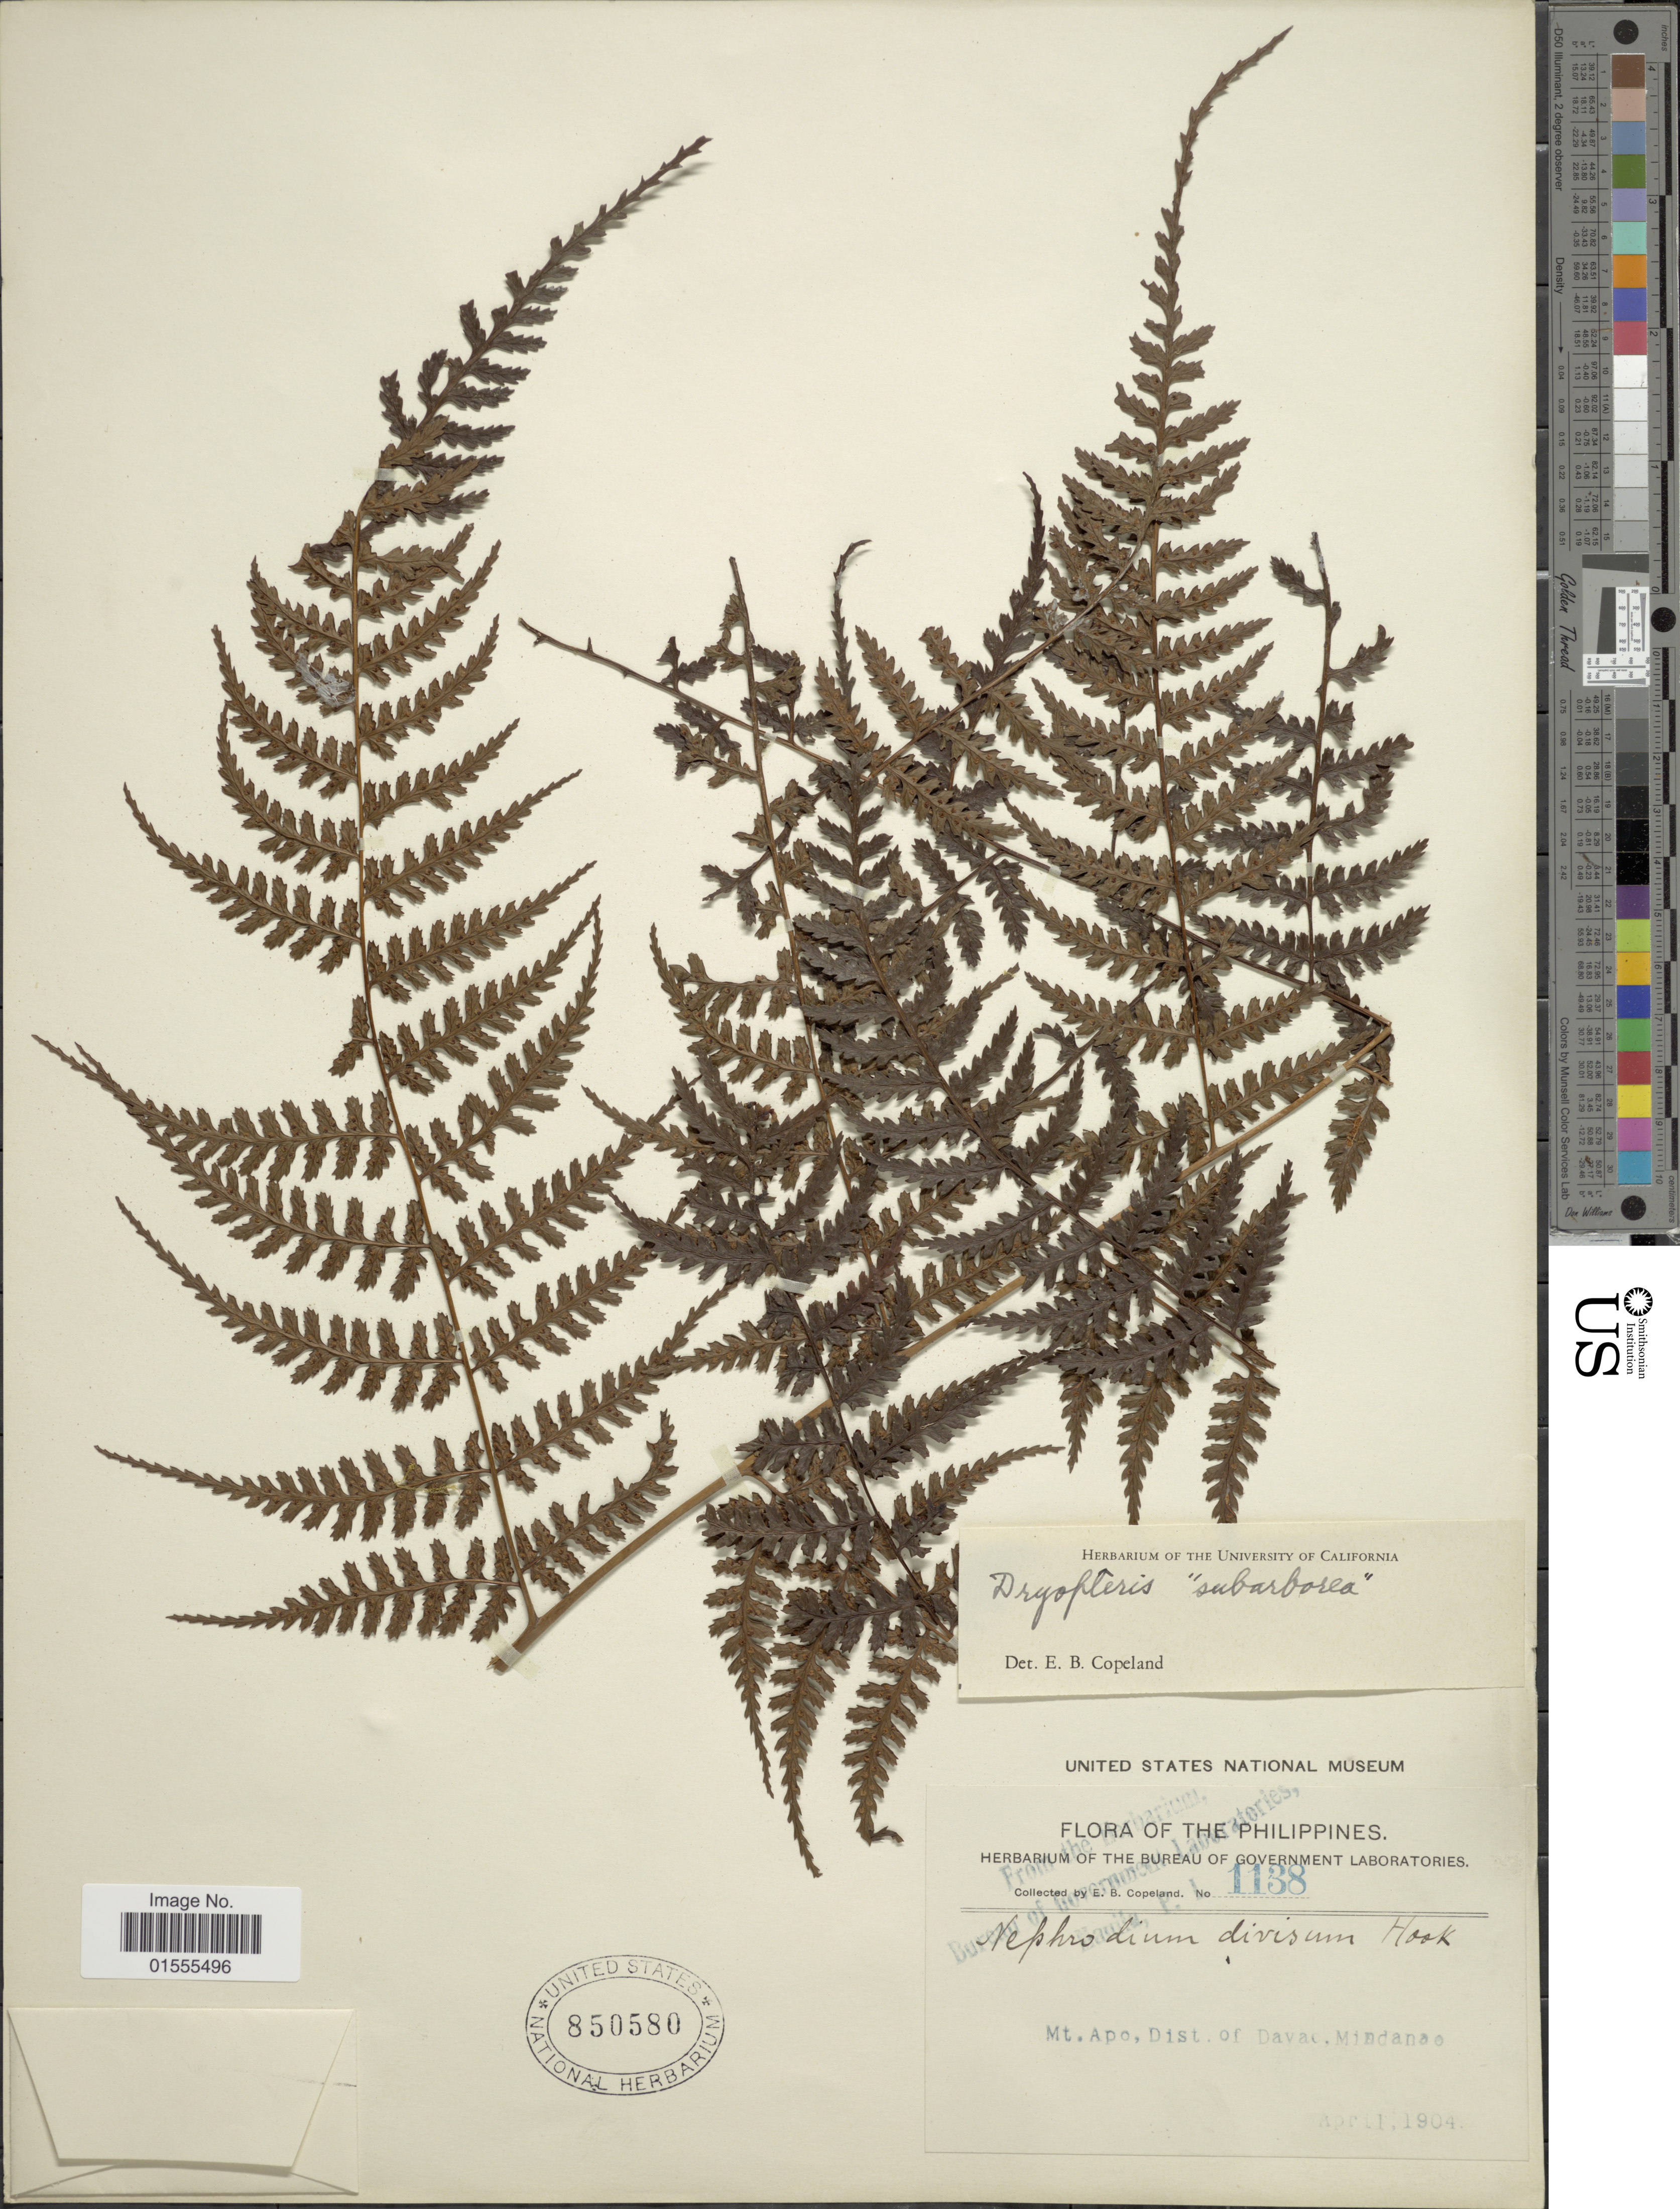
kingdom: Plantae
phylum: Tracheophyta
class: Polypodiopsida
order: Polypodiales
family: Dryopteridaceae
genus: Dryopteris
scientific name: Dryopteris subarborea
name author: (Baker) C. Chr.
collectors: E. B. Copeland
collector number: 1138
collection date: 1904-04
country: Philippines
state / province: Davao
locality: Mt Apo, Dist. of Davao, Mindanao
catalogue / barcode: US 850580